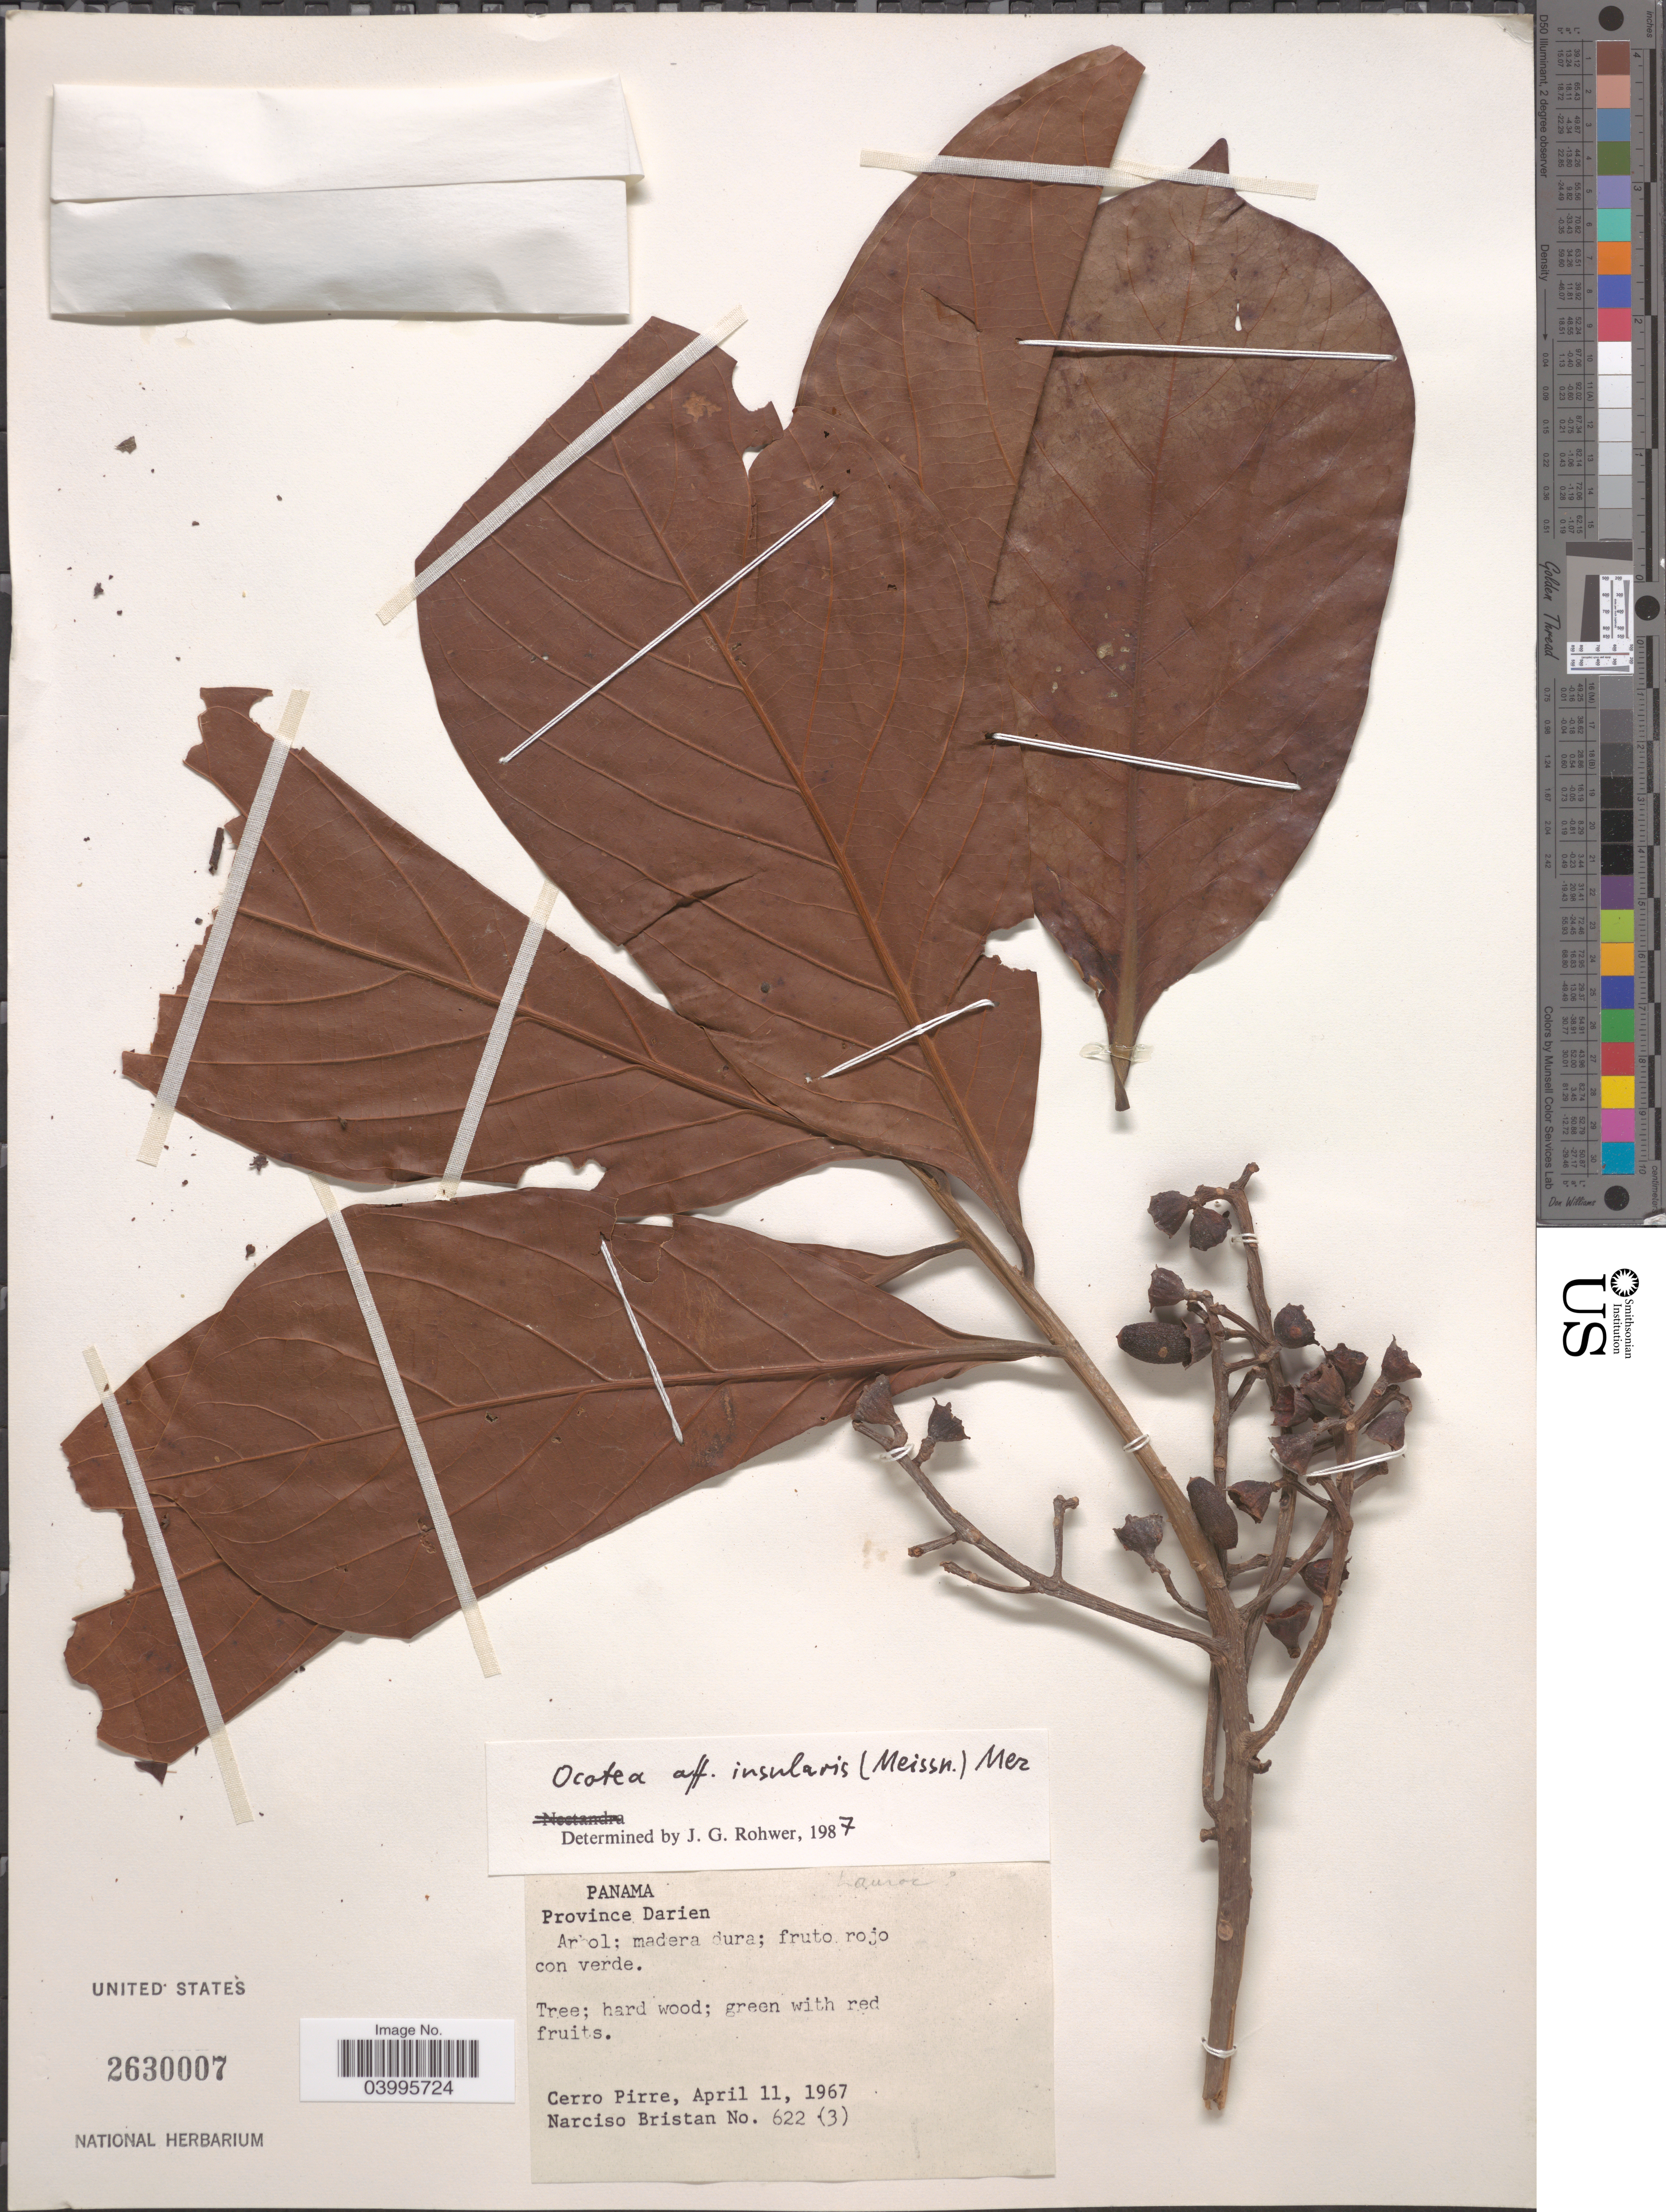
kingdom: Plantae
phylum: Tracheophyta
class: Magnoliopsida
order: Laurales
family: Lauraceae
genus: Ocotea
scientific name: Ocotea insularis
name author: (Meisn.) Mez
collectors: N. Bristan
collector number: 622(3)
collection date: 1967-04-11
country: Panama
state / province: Darien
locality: Cerro Pirre.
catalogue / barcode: US 2630007